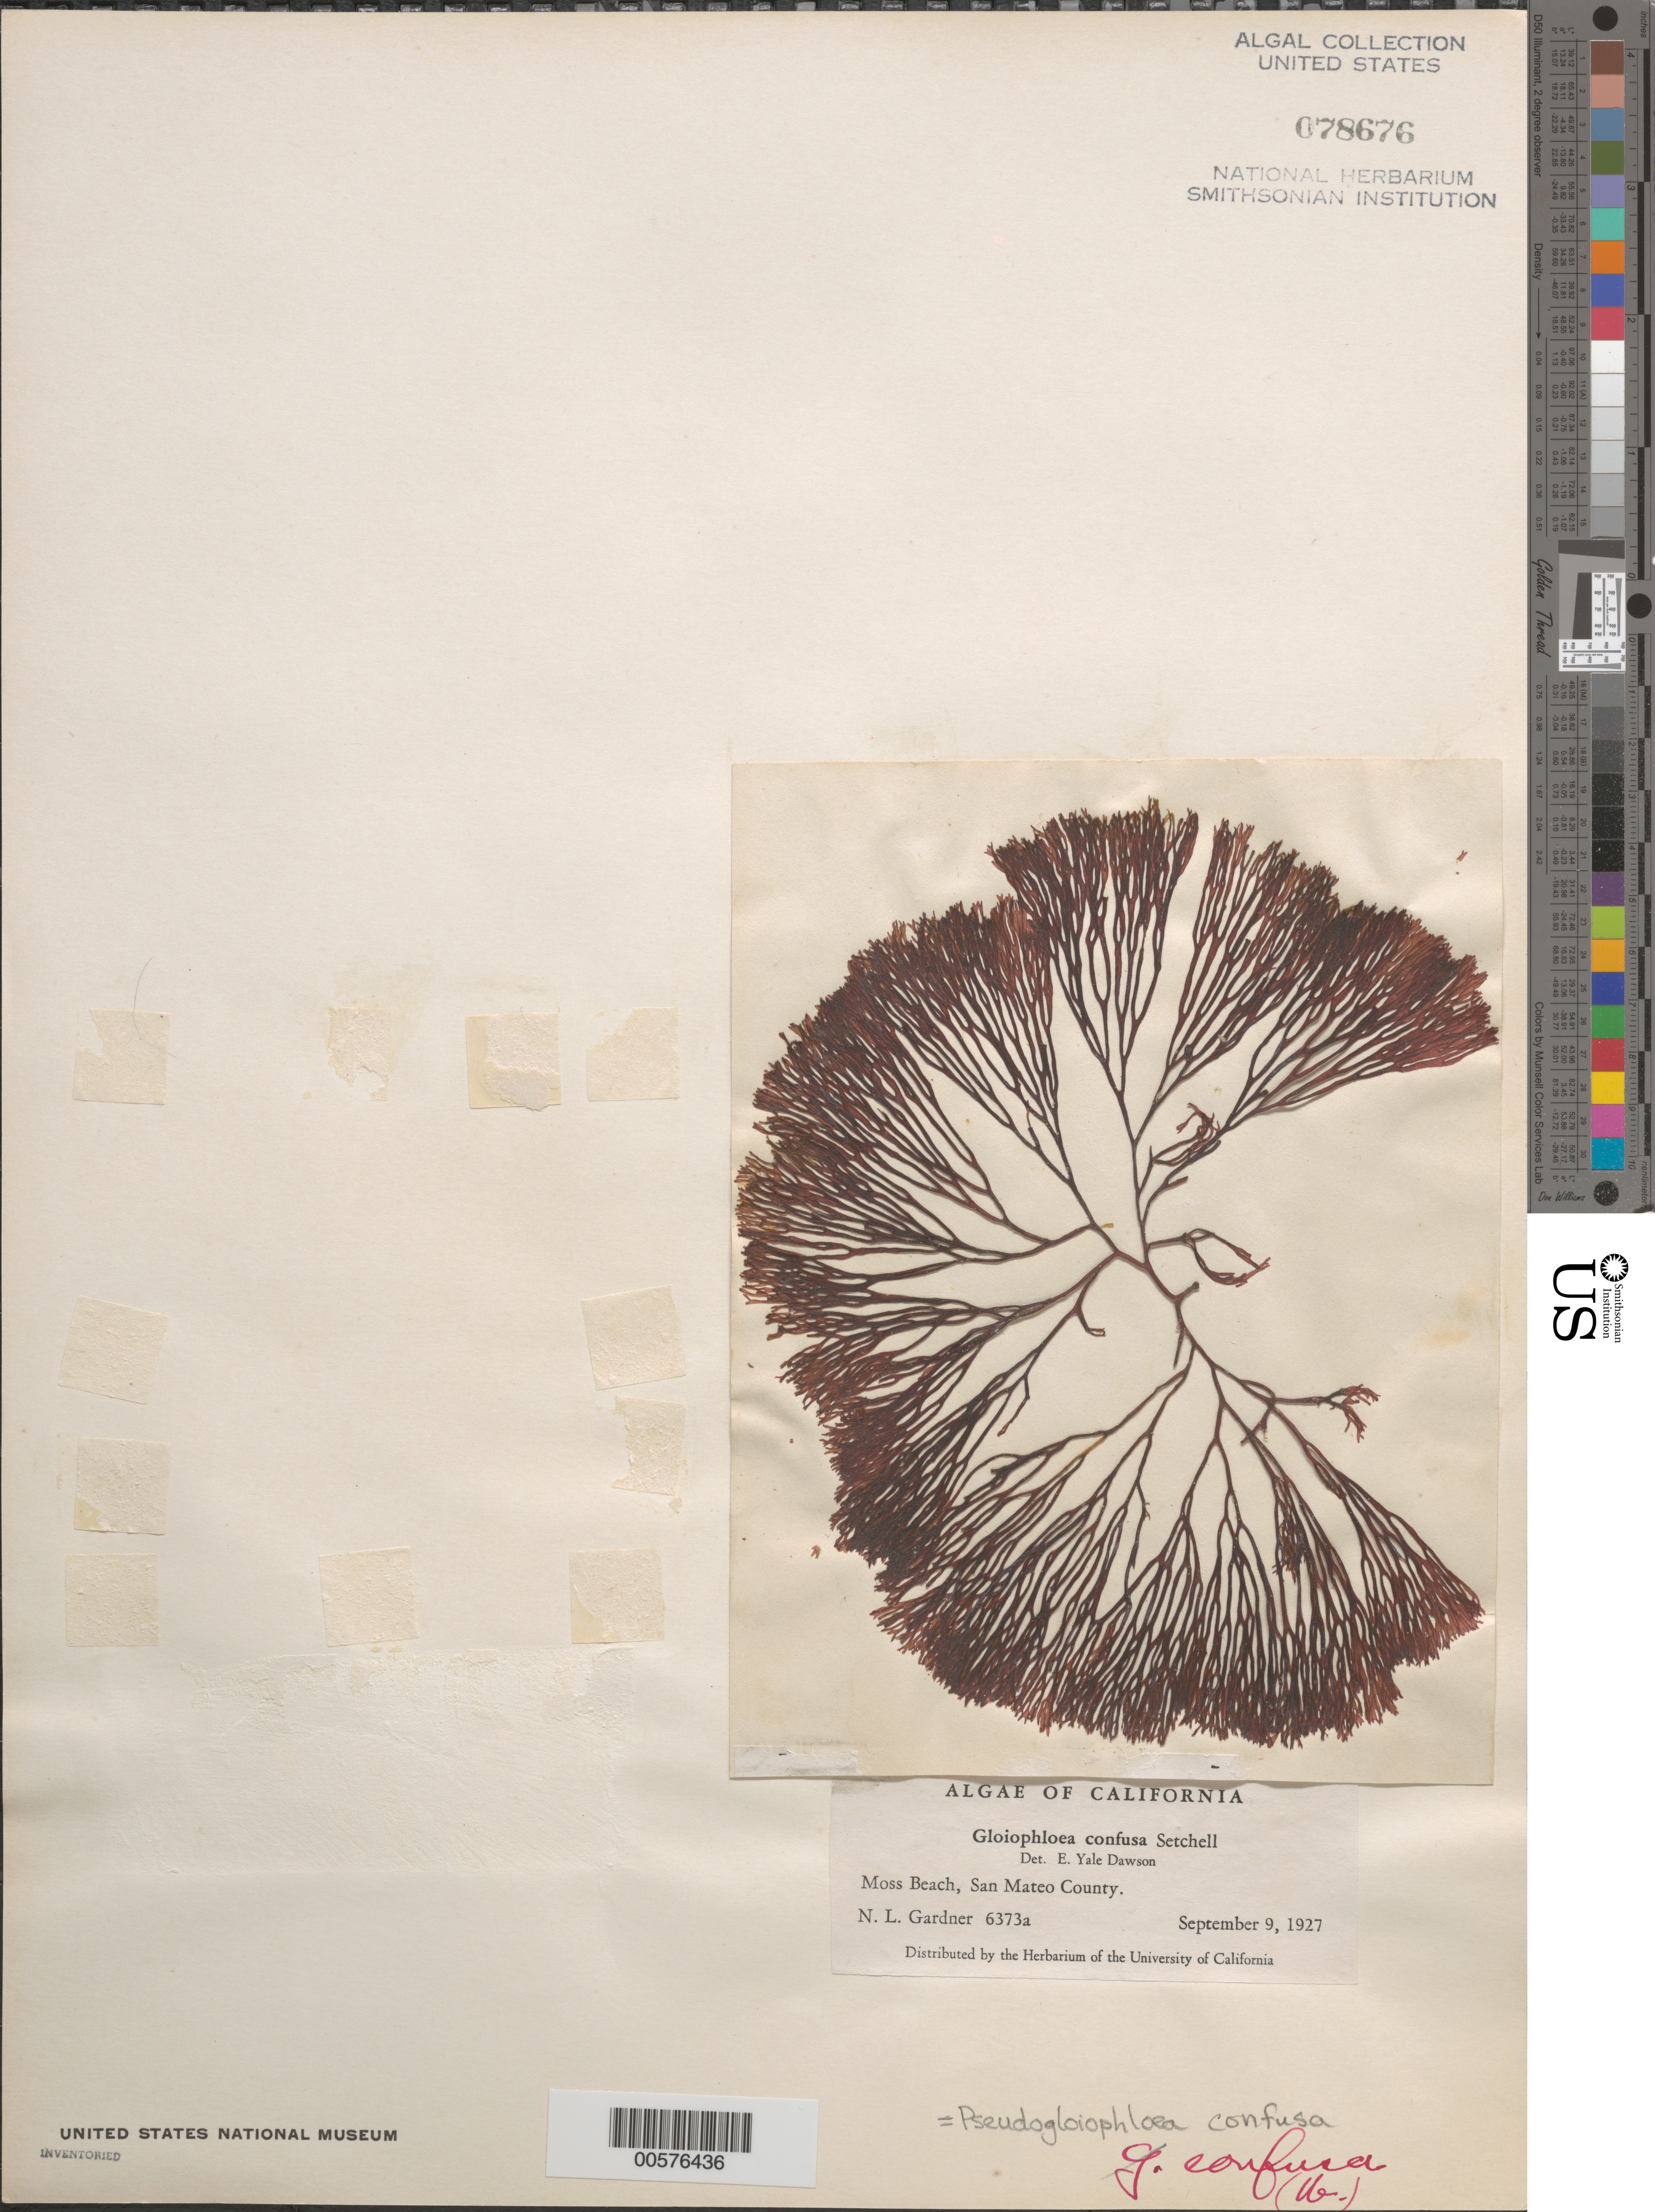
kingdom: Plantae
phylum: Rhodophyta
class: Florideophyceae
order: Nemaliales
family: Scinaiaceae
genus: Scinaia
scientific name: Scinaia confusa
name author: (Setch.) Huisman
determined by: Algae name updating Project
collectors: N. Gardner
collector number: NLG 6373a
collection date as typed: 09 Sep 1927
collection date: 1927-09-09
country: United States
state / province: California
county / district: San Mateo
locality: Moss Beach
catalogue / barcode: US 78676